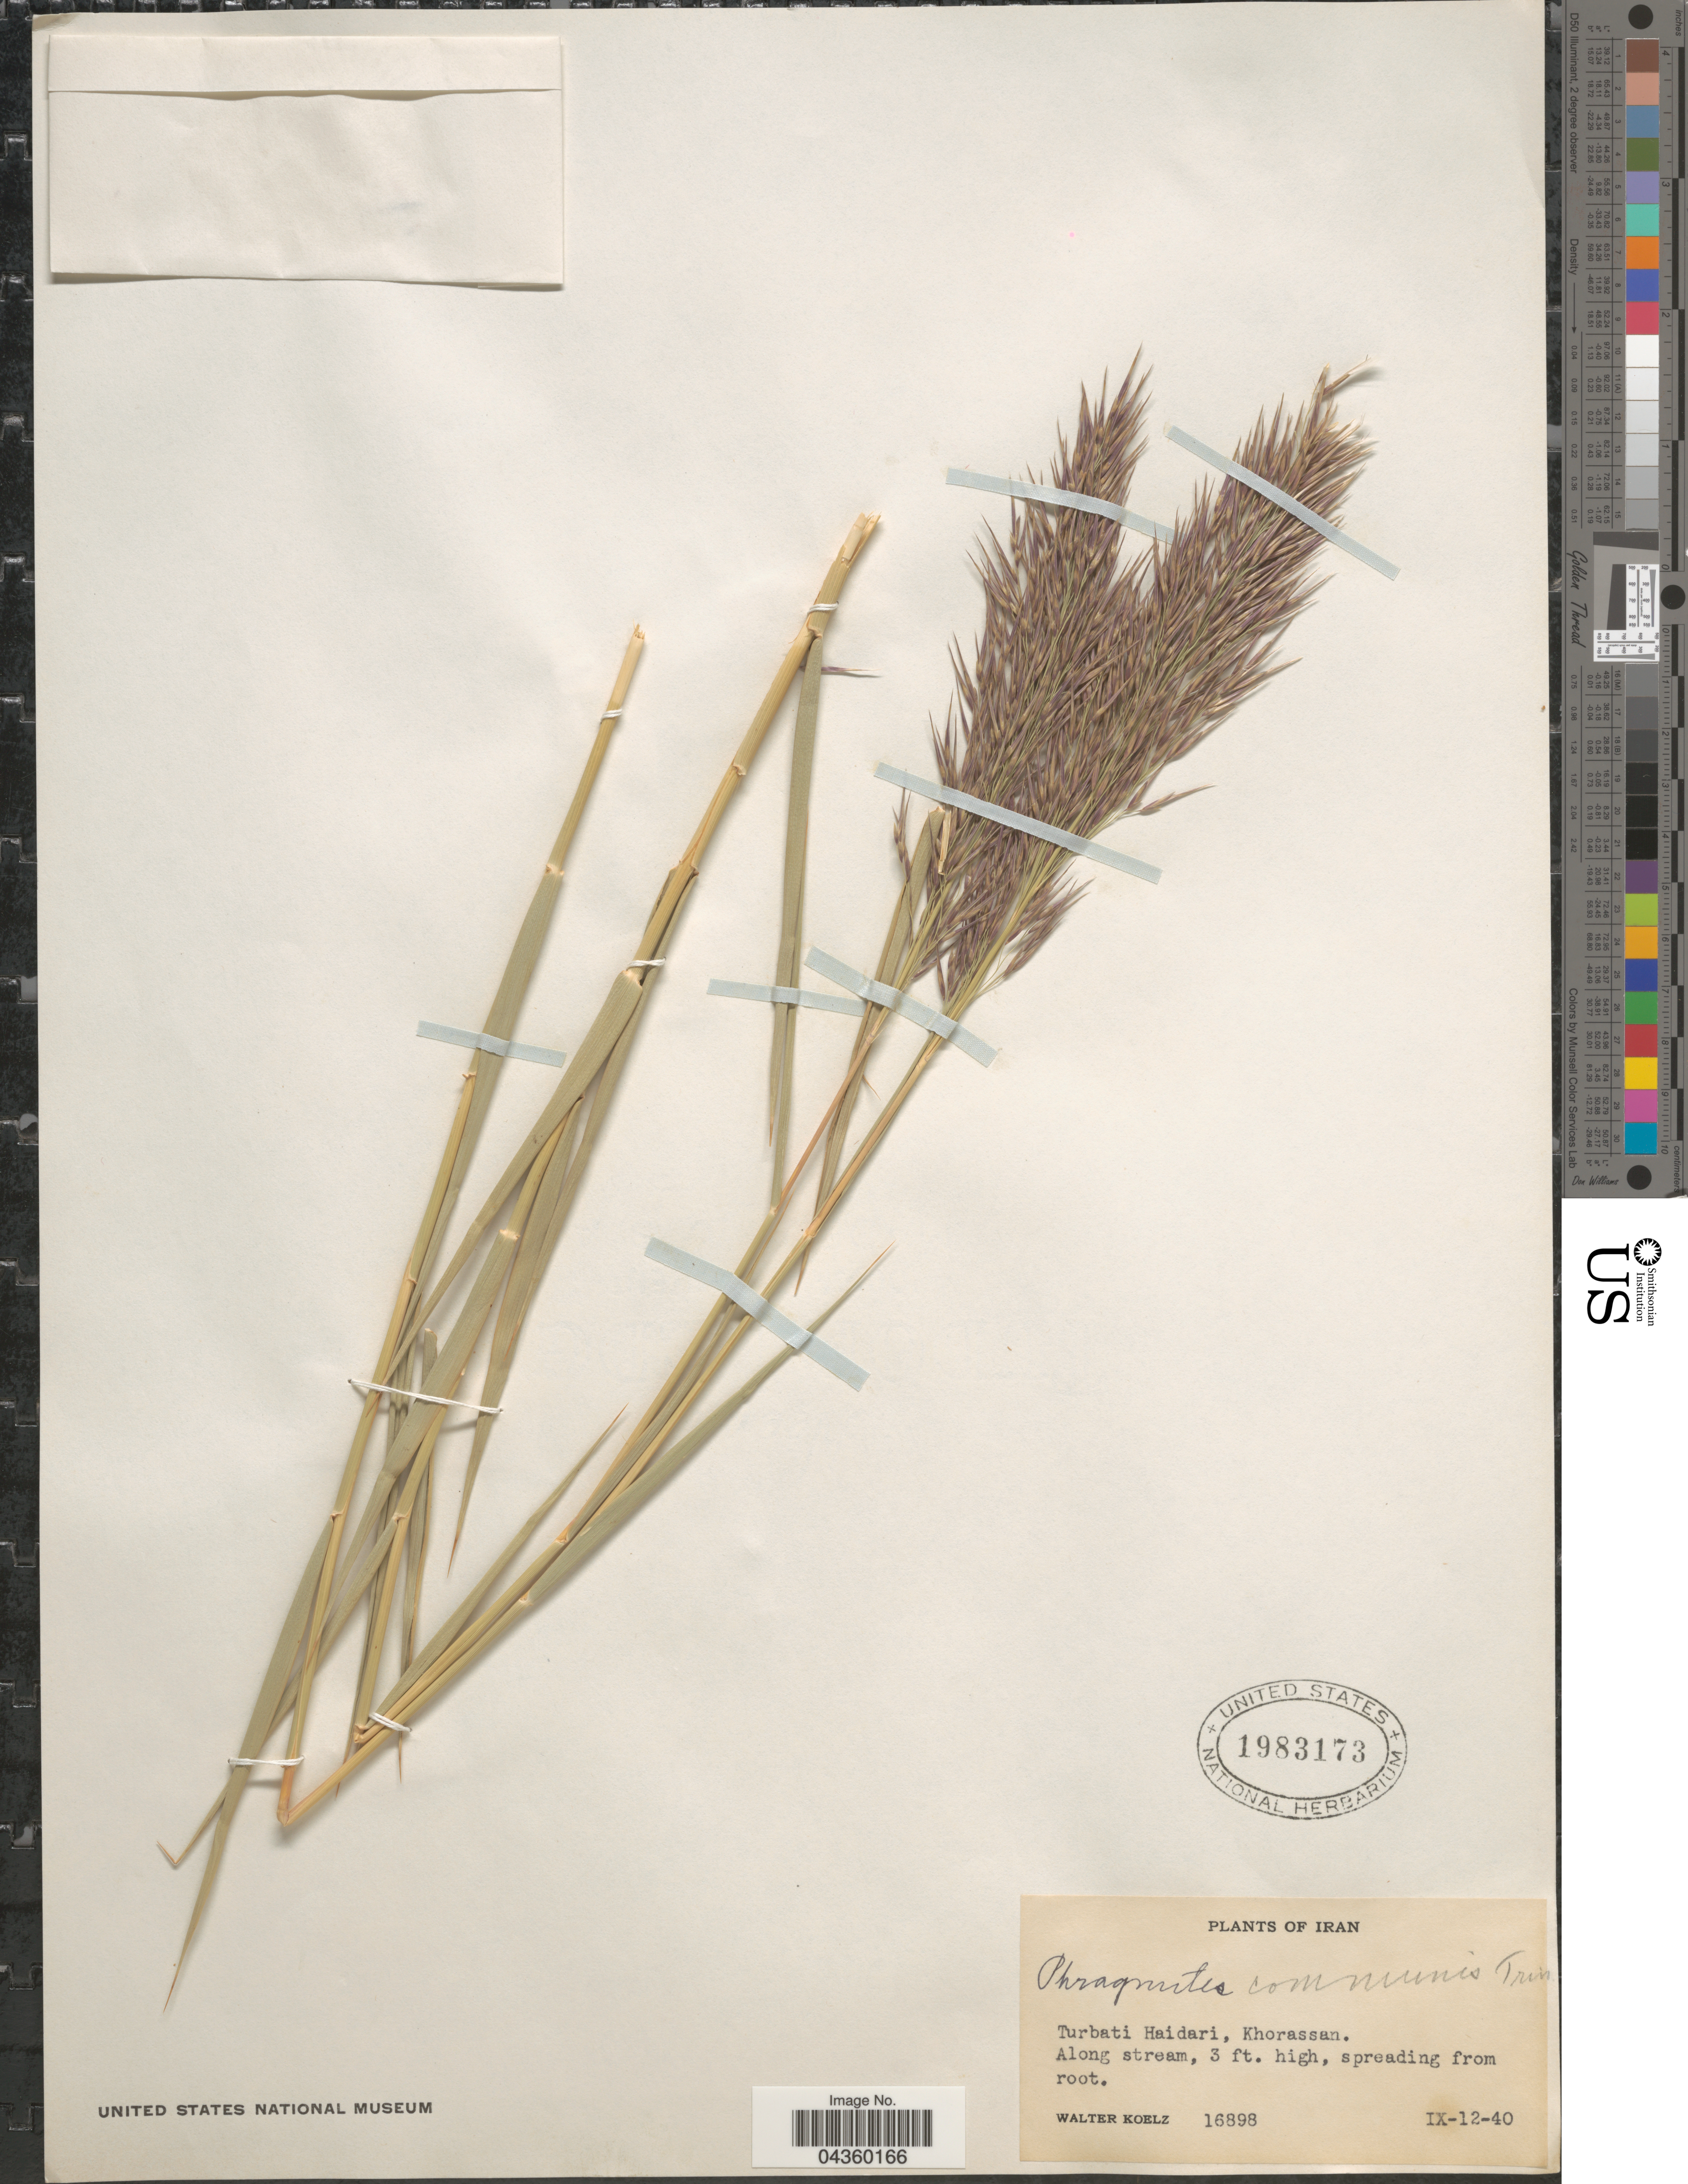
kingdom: Plantae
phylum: Tracheophyta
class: Liliopsida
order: Poales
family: Poaceae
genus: Phragmites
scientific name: Phragmites australis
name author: (Cav.) Trin. ex Steud.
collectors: W. N. Koelz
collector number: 16898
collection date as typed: Transcribed d/m/y: 12/9/40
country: Iran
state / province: Khorasan [obsolete]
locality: Turbati Haidari, Khorassan. Along stream.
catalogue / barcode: US 1983173